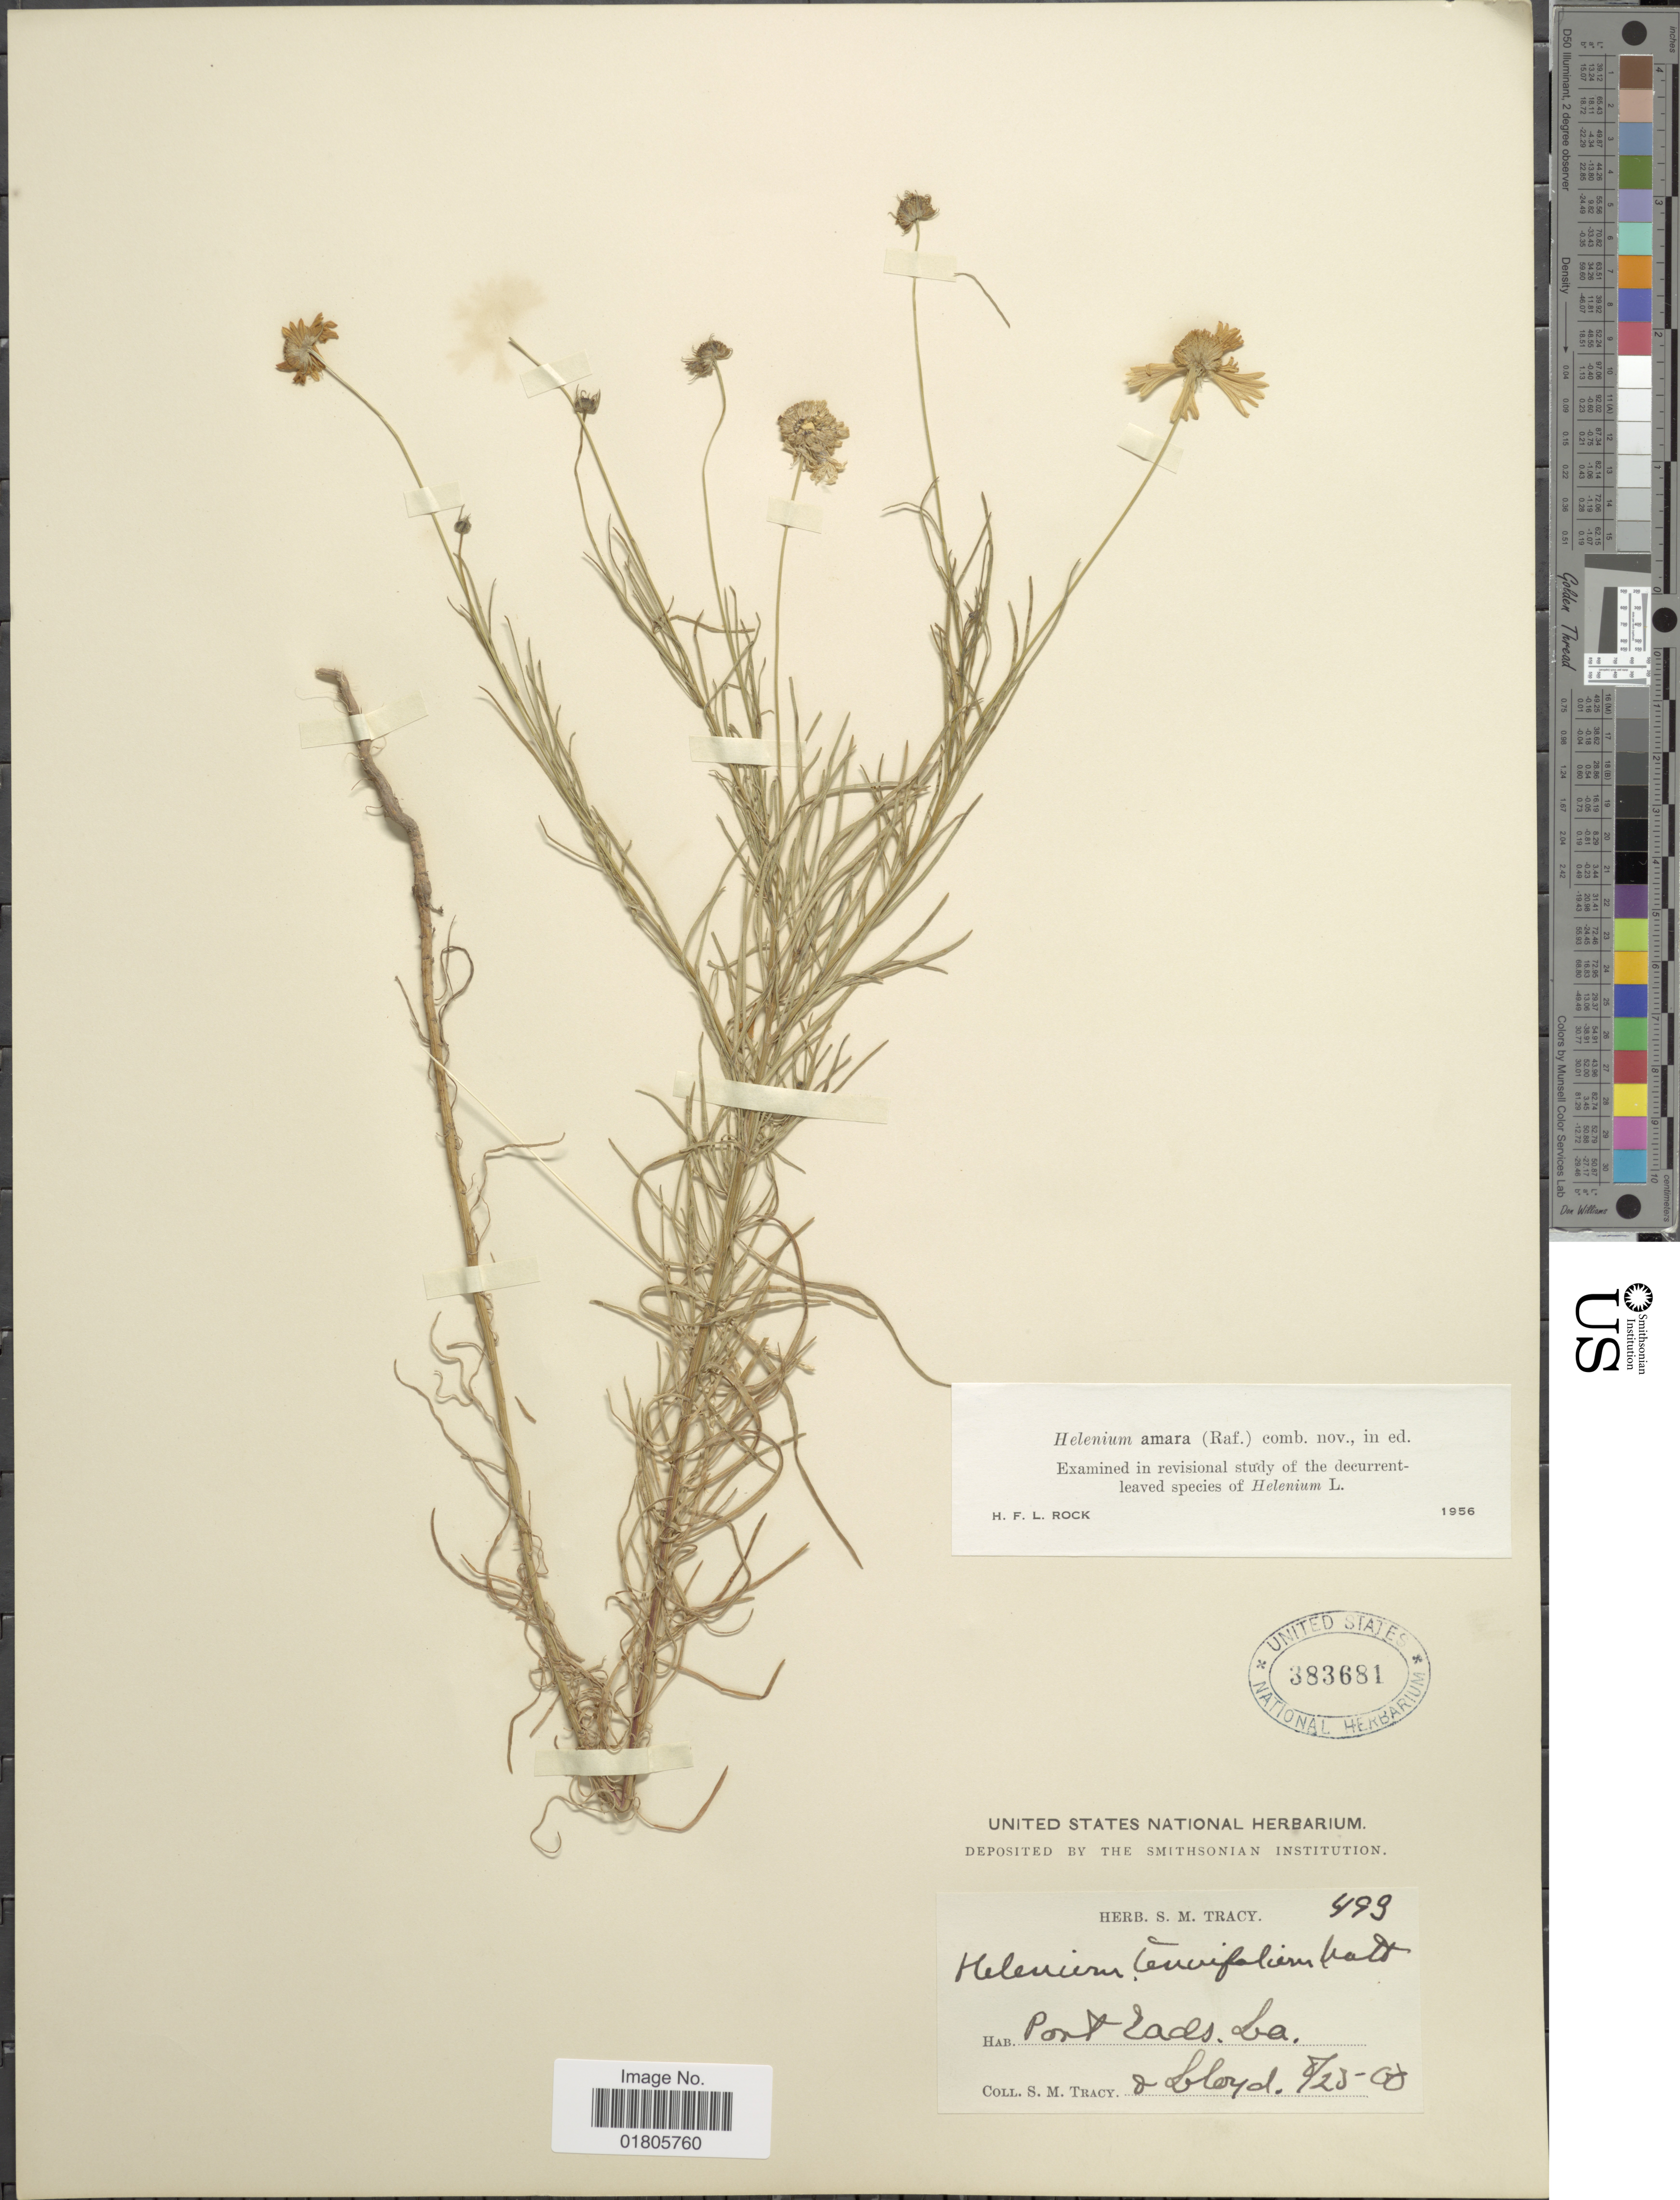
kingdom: Plantae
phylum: Tracheophyta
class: Magnoliopsida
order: Asterales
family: Asteraceae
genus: Helenium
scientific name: Helenium amarum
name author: (Raf.) H. Rock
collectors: S. M. Tracy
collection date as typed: Transcribed d/m/y: 28/8/9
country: United States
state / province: Louisiana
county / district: Plaquemines Parish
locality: Port Eads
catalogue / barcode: US 383681